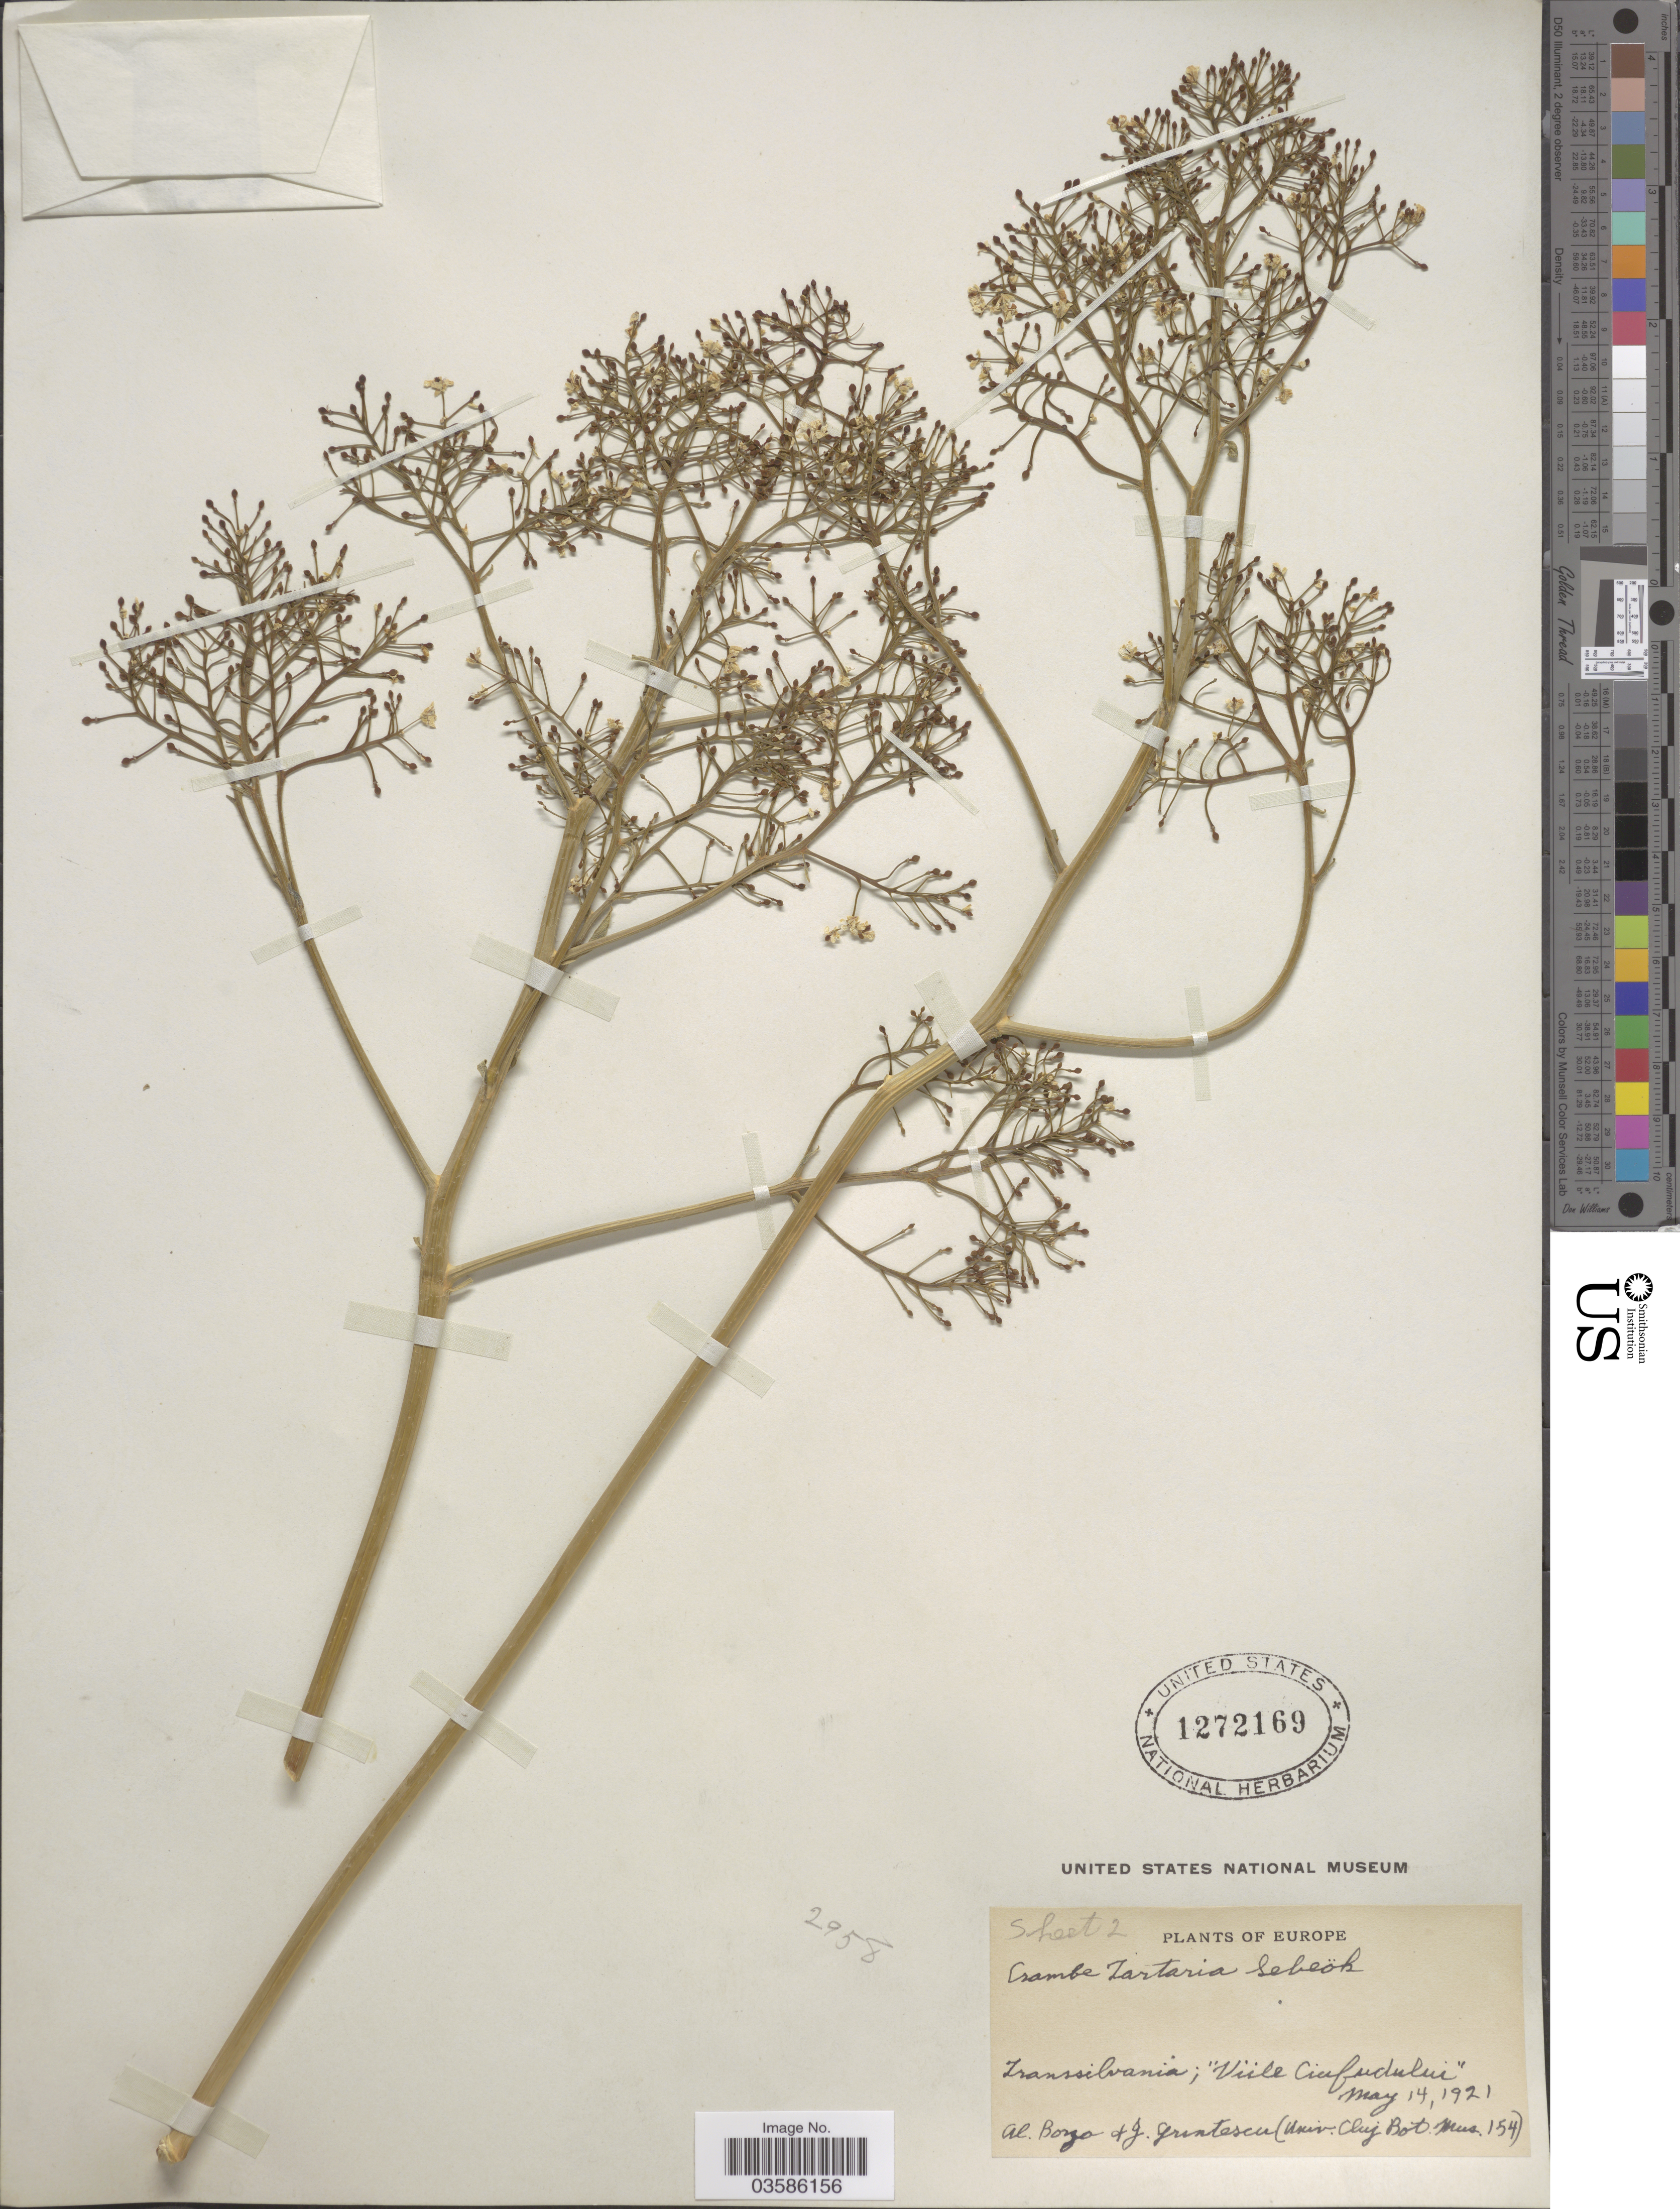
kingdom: Plantae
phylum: Tracheophyta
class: Magnoliopsida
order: Brassicales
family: Brassicaceae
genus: Crambe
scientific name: Crambe tataria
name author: Sebeók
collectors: A. Borza & J. Grintescu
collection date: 1921-05-14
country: Romania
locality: Europe. Transsilvania; "Ville Ciufudului".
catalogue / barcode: US 1272169